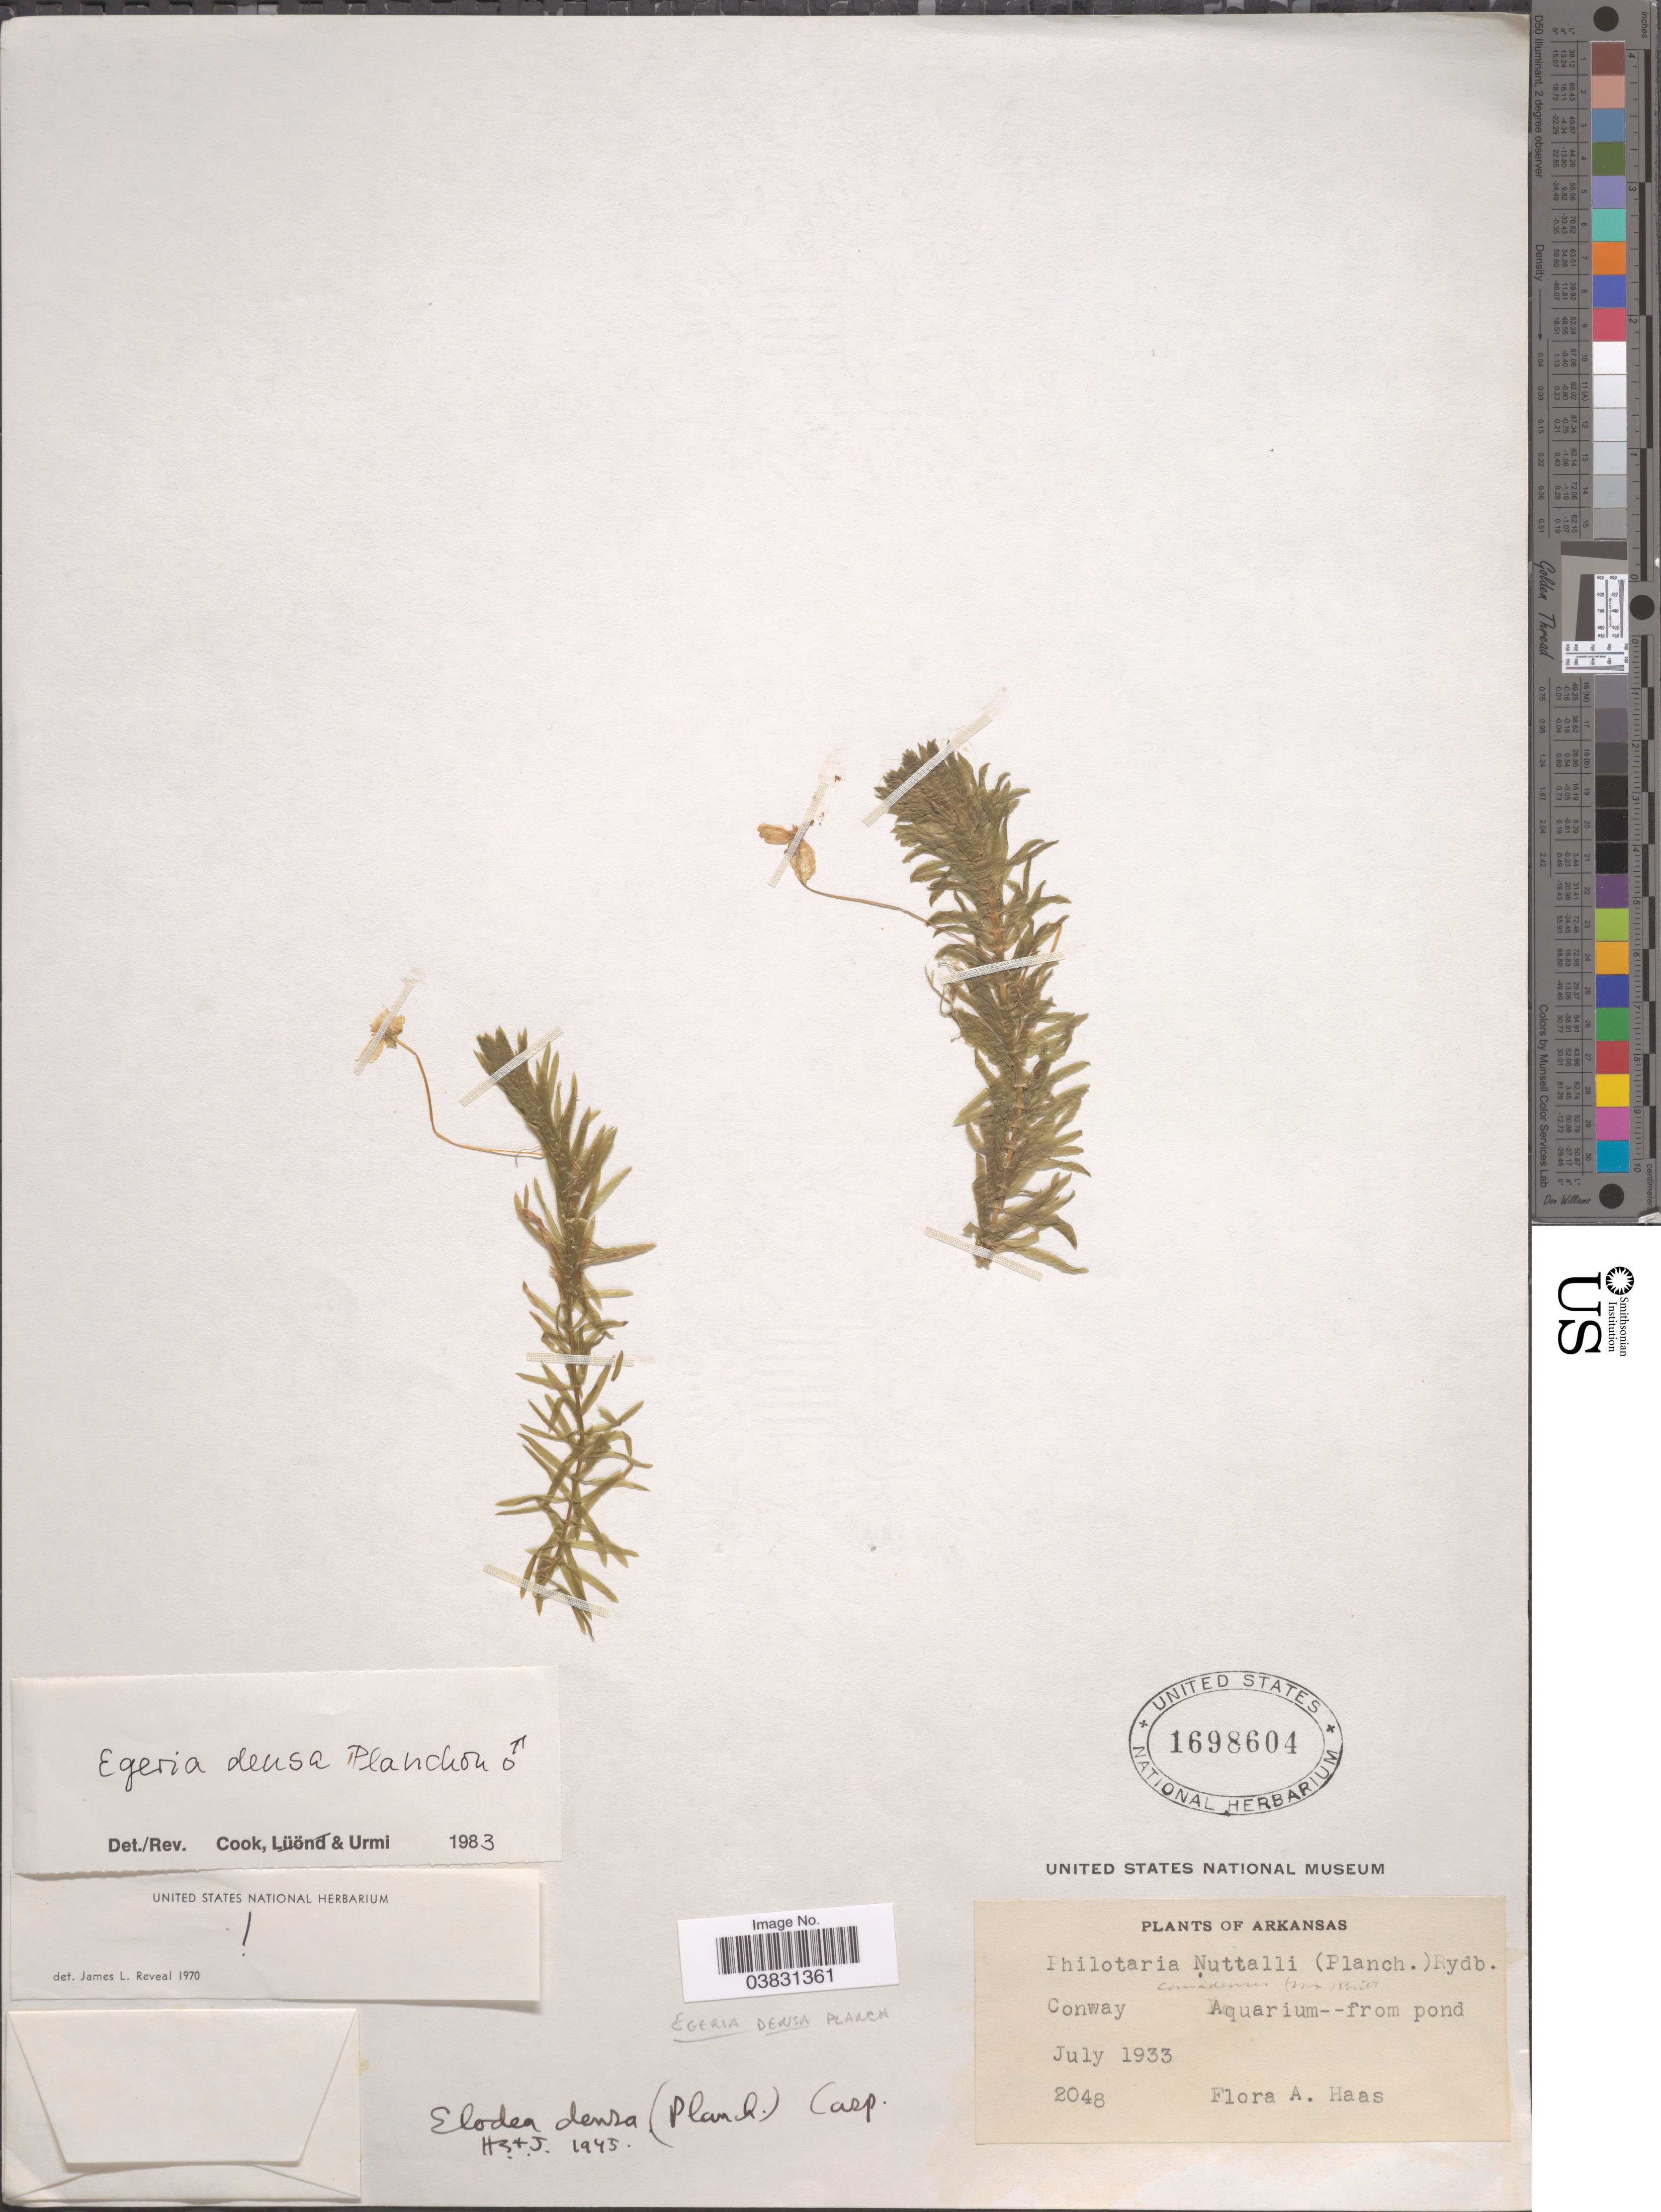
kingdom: Plantae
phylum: Tracheophyta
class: Liliopsida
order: Alismatales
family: Hydrocharitaceae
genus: Egeria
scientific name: Egeria densa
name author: Planch.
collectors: F. A. Haas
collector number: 2048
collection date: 1933-07-02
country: United States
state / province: Arkansas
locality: Conway. Aquarium- from pond.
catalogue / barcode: US 1698604